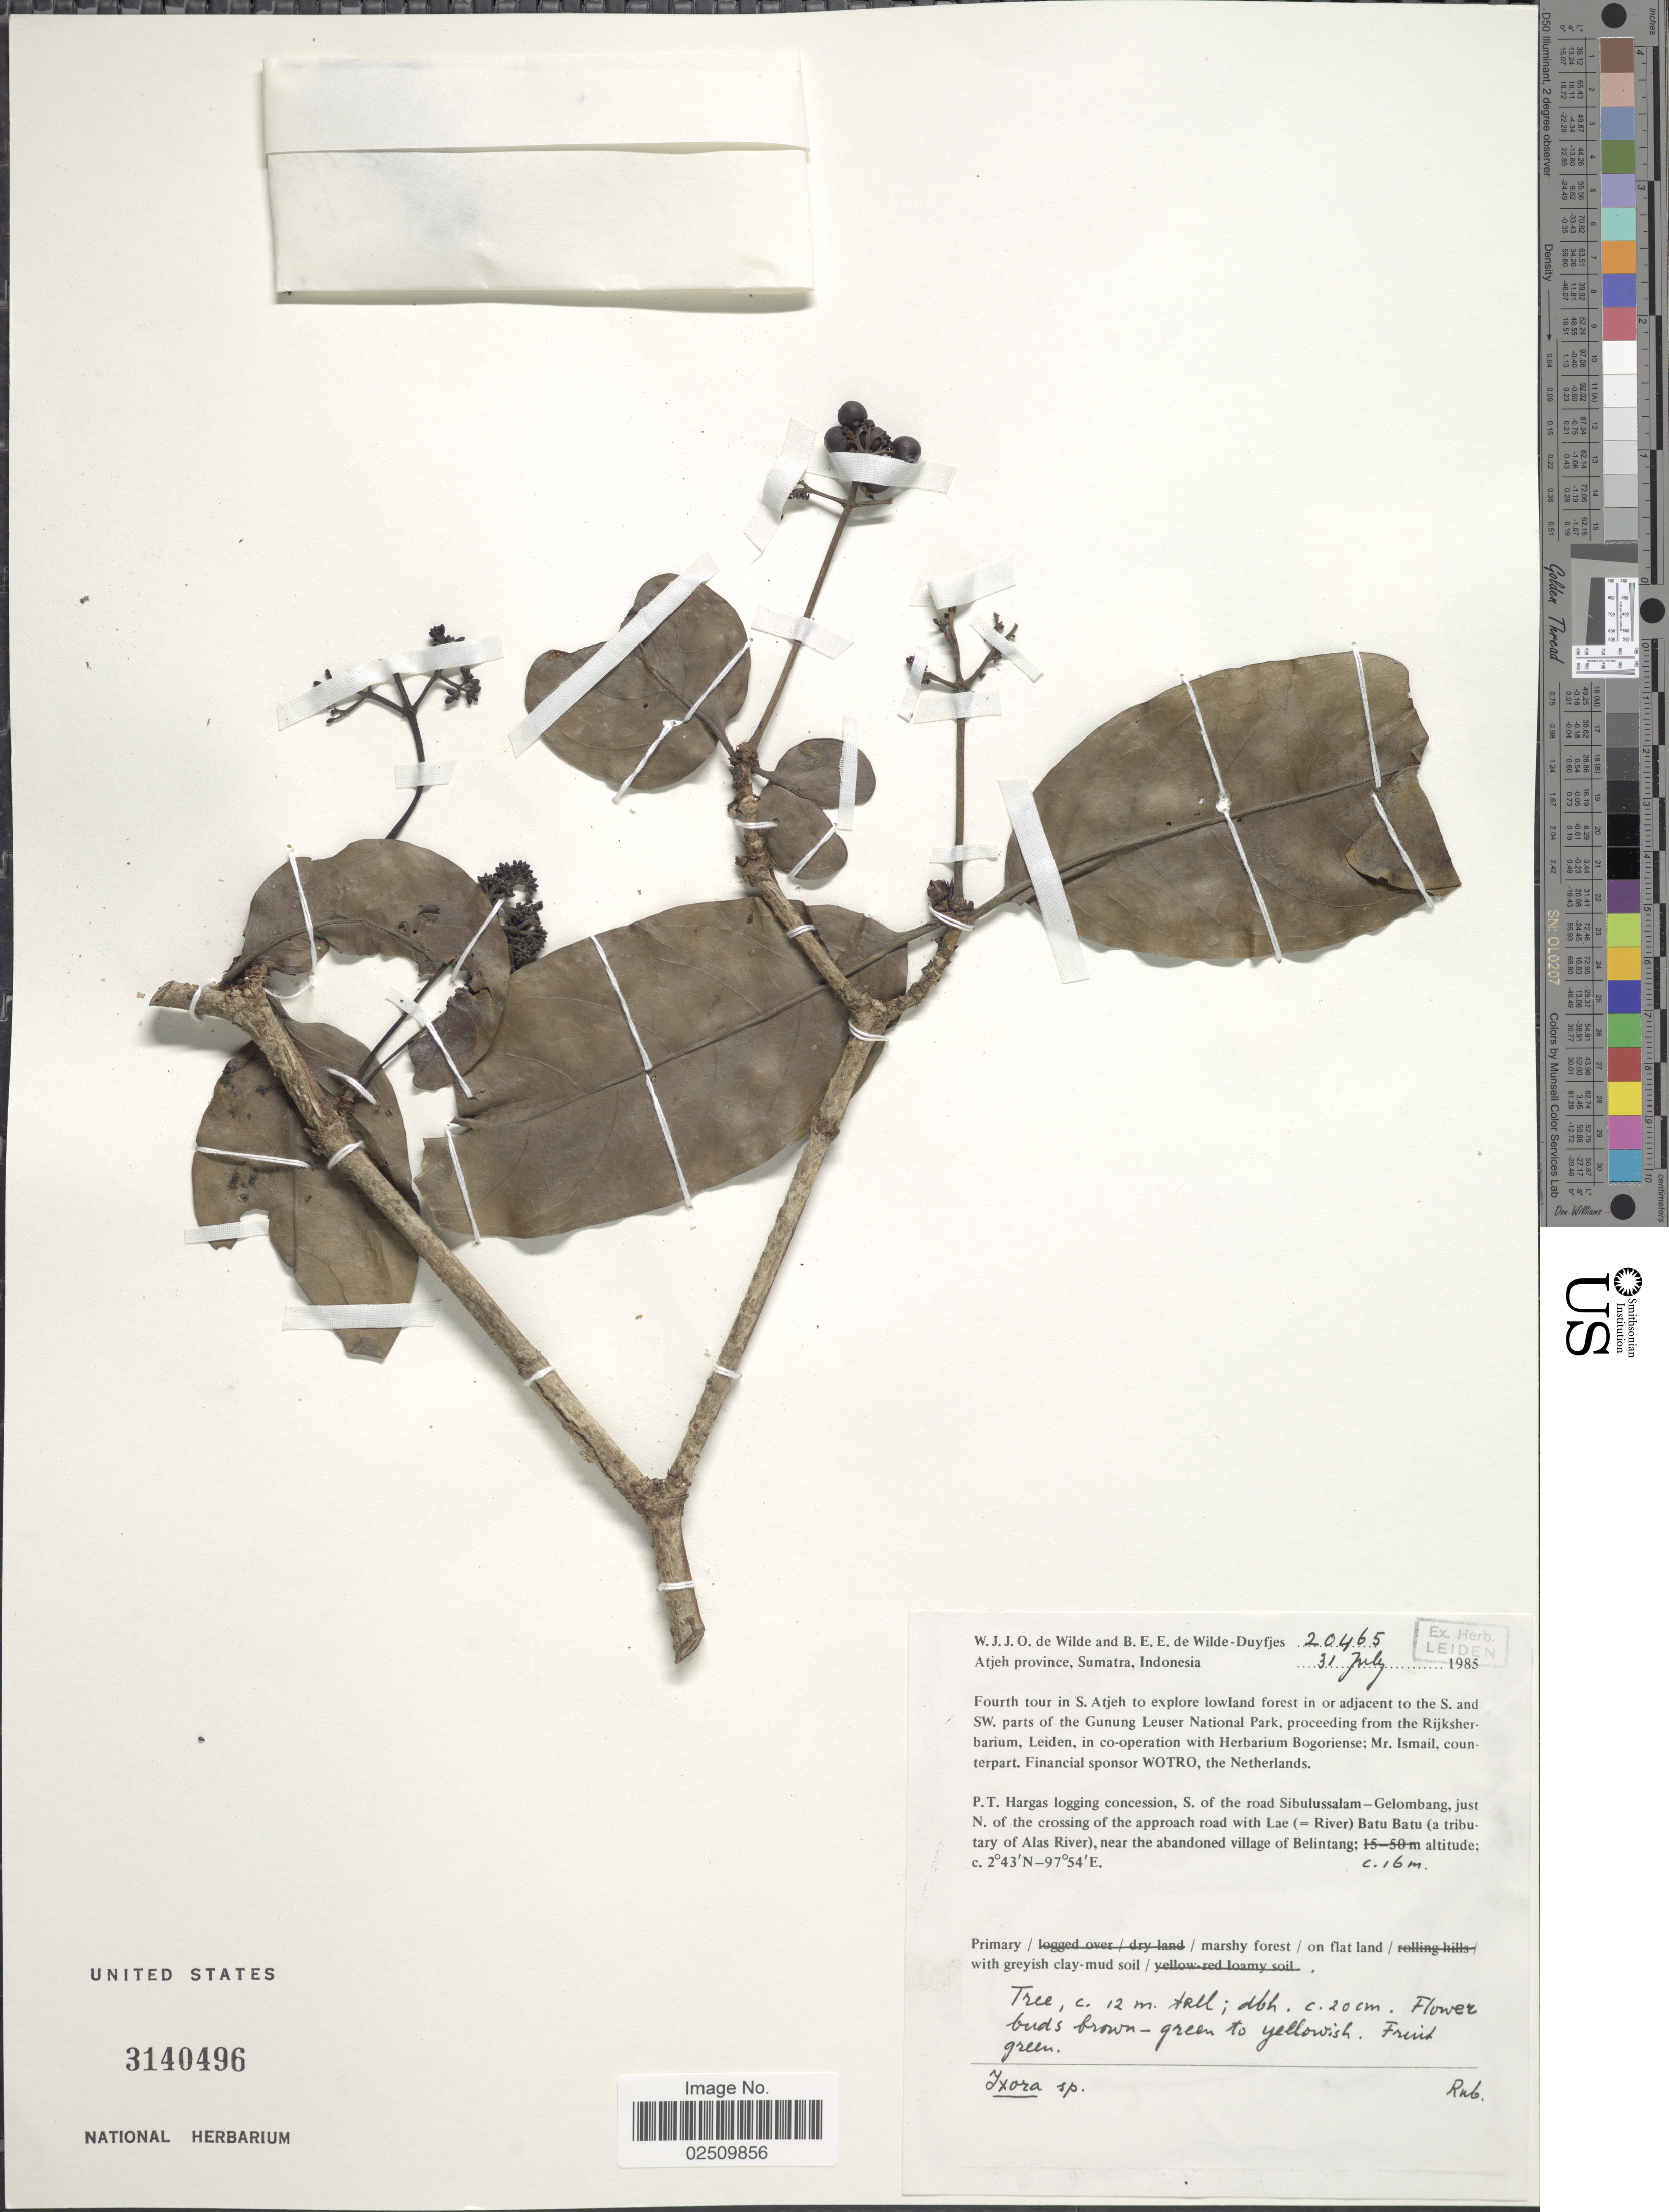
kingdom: Plantae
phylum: Tracheophyta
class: Magnoliopsida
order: Gentianales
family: Rubiaceae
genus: Ixora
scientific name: Ixora sp.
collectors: W. J. de Wilde & B. E. de Wilde-Duyfjes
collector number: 20465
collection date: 1985-07-31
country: Indonesia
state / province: Sumatra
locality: Atjeh Province. S. Atjeh. Lowland forest in or adjacent to the S. and SW. parts of the Gunung Leuser National Park. P.T. Hargas logging concession, S. of the road Sibulussalam-Gelombang, just N. of the crossing of the approach road with Lae (-River) Batu Batu (a tributary of Alas River), near the abandoned village of Belintang.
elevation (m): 16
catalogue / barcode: US 3140496